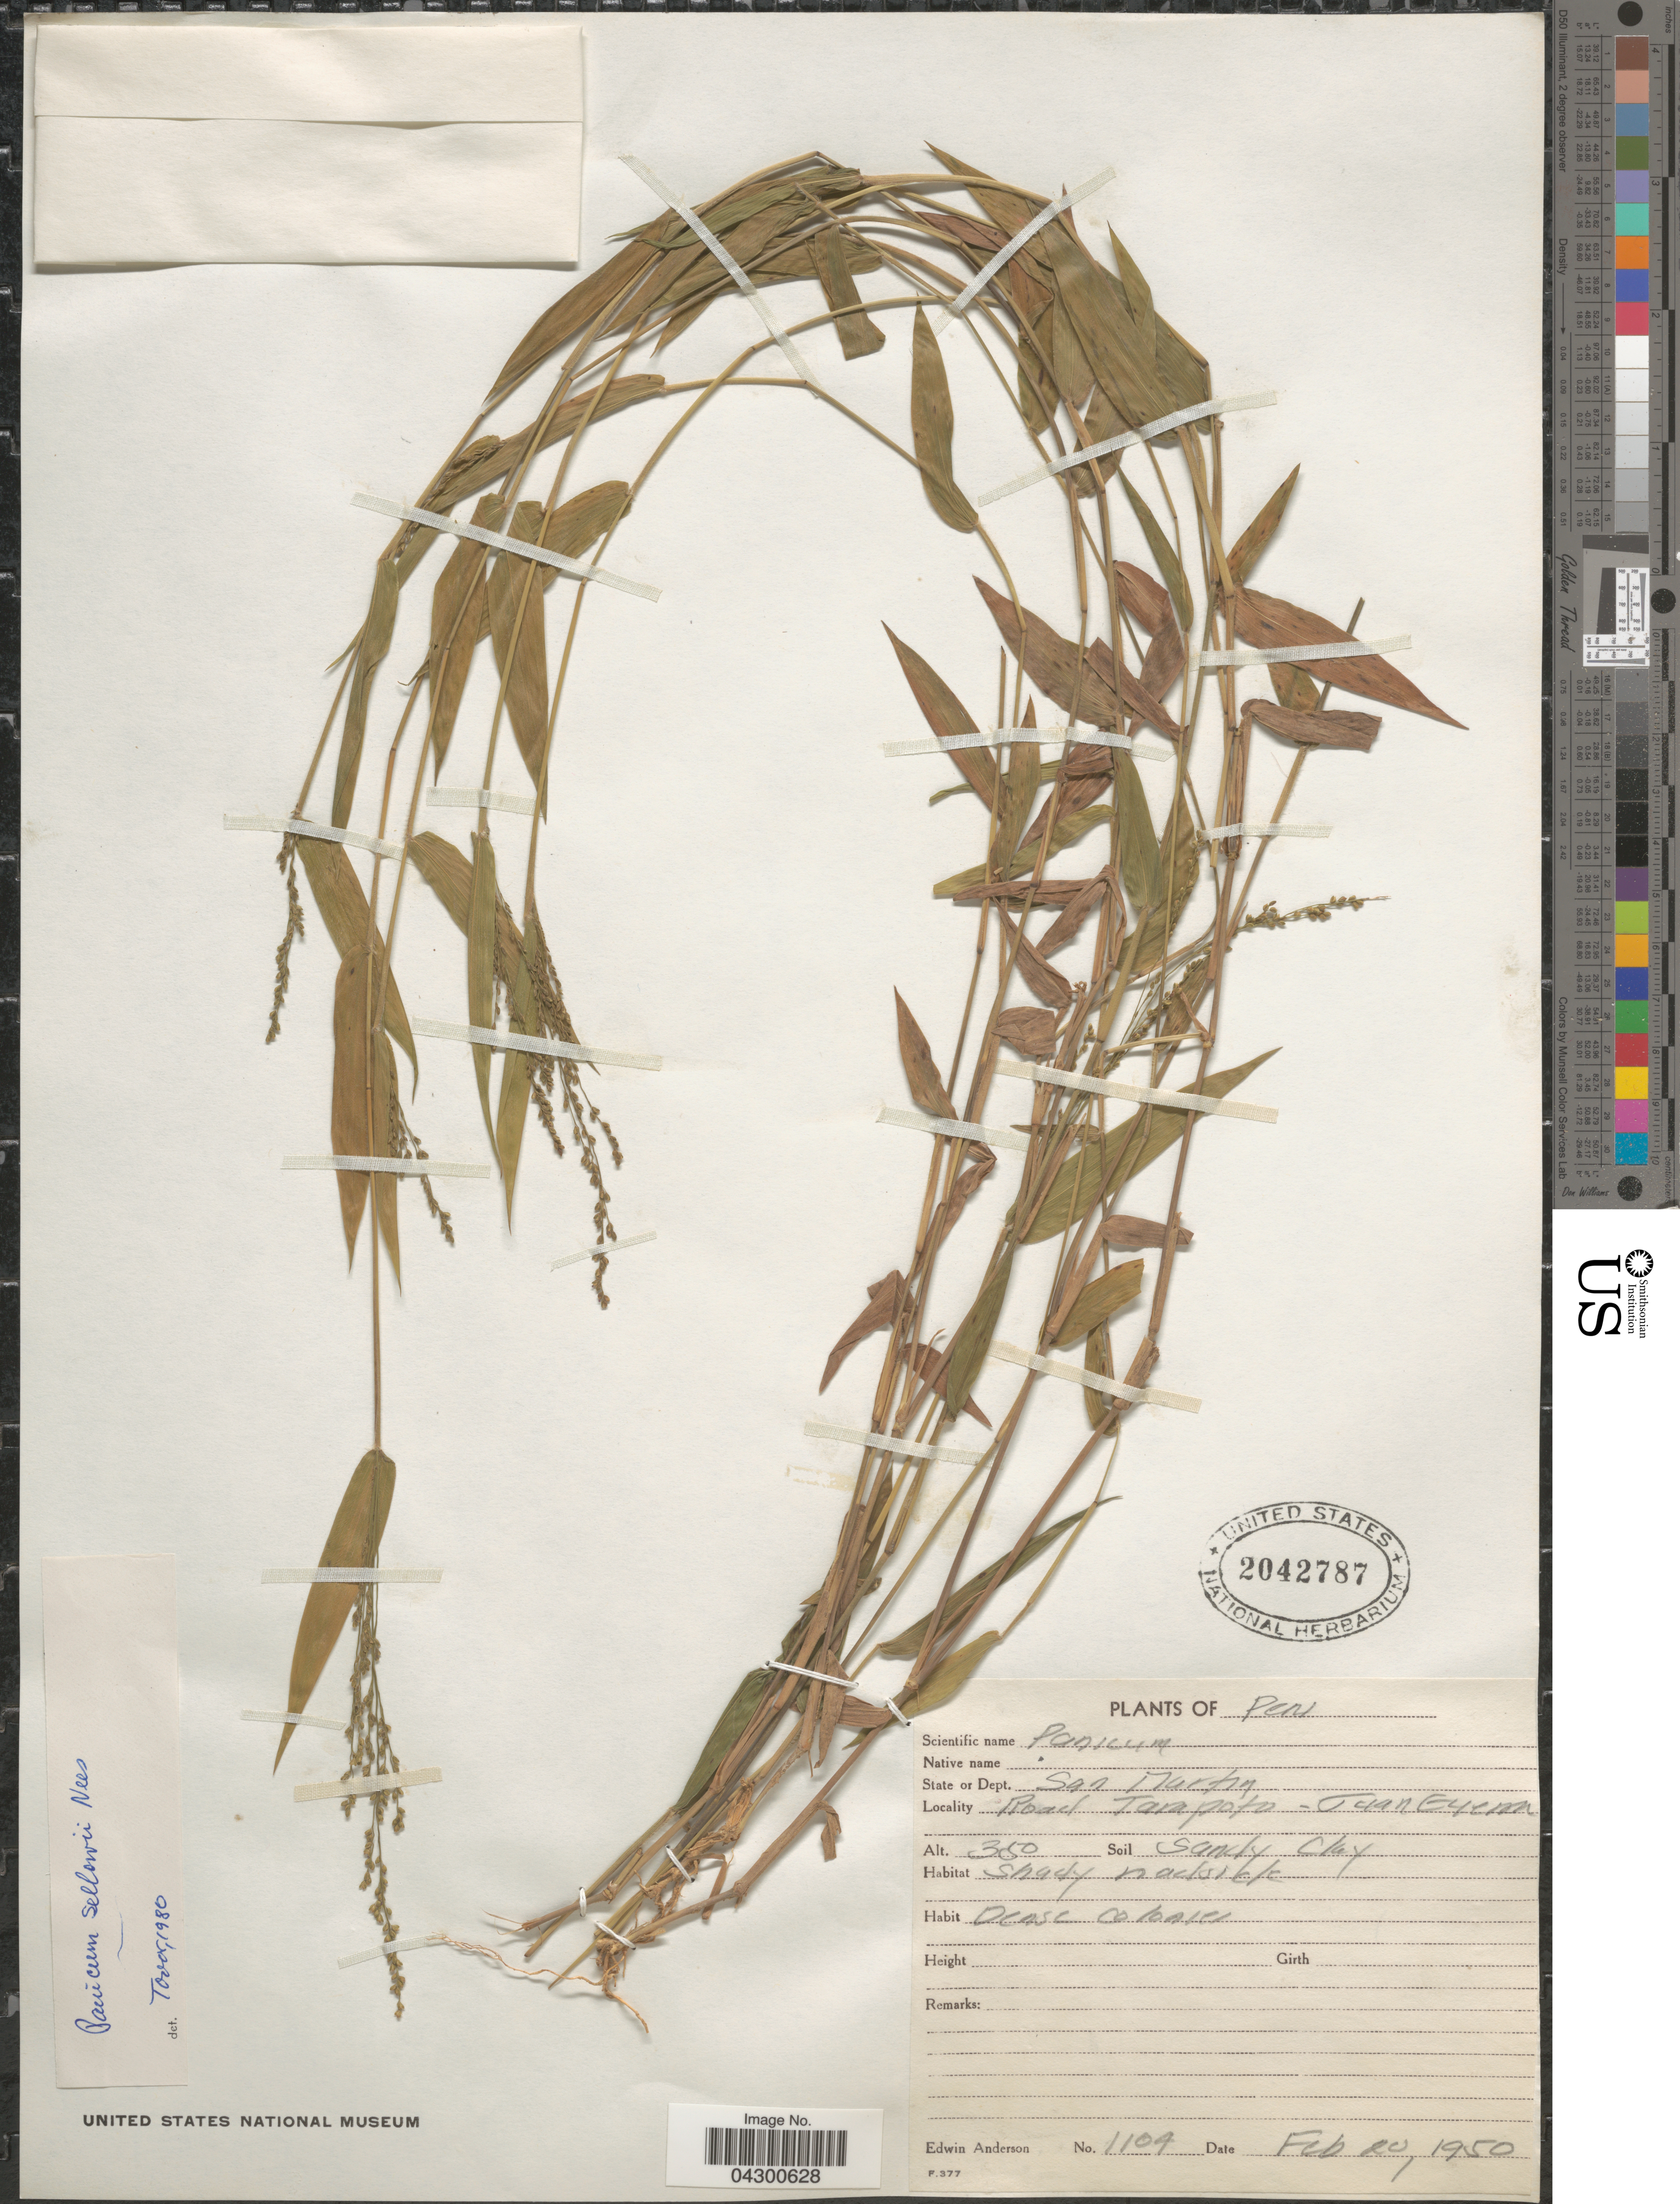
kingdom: Plantae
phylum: Tracheophyta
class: Liliopsida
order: Poales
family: Poaceae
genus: Panicum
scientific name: Panicum sellowii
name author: Nees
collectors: E. Anderson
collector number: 1104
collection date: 1950-02-20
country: Peru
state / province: San Martín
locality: State or Dept. San Martin. Road Tarapoto - Juan Guerra. Shady roadside.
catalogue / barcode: US 2042787